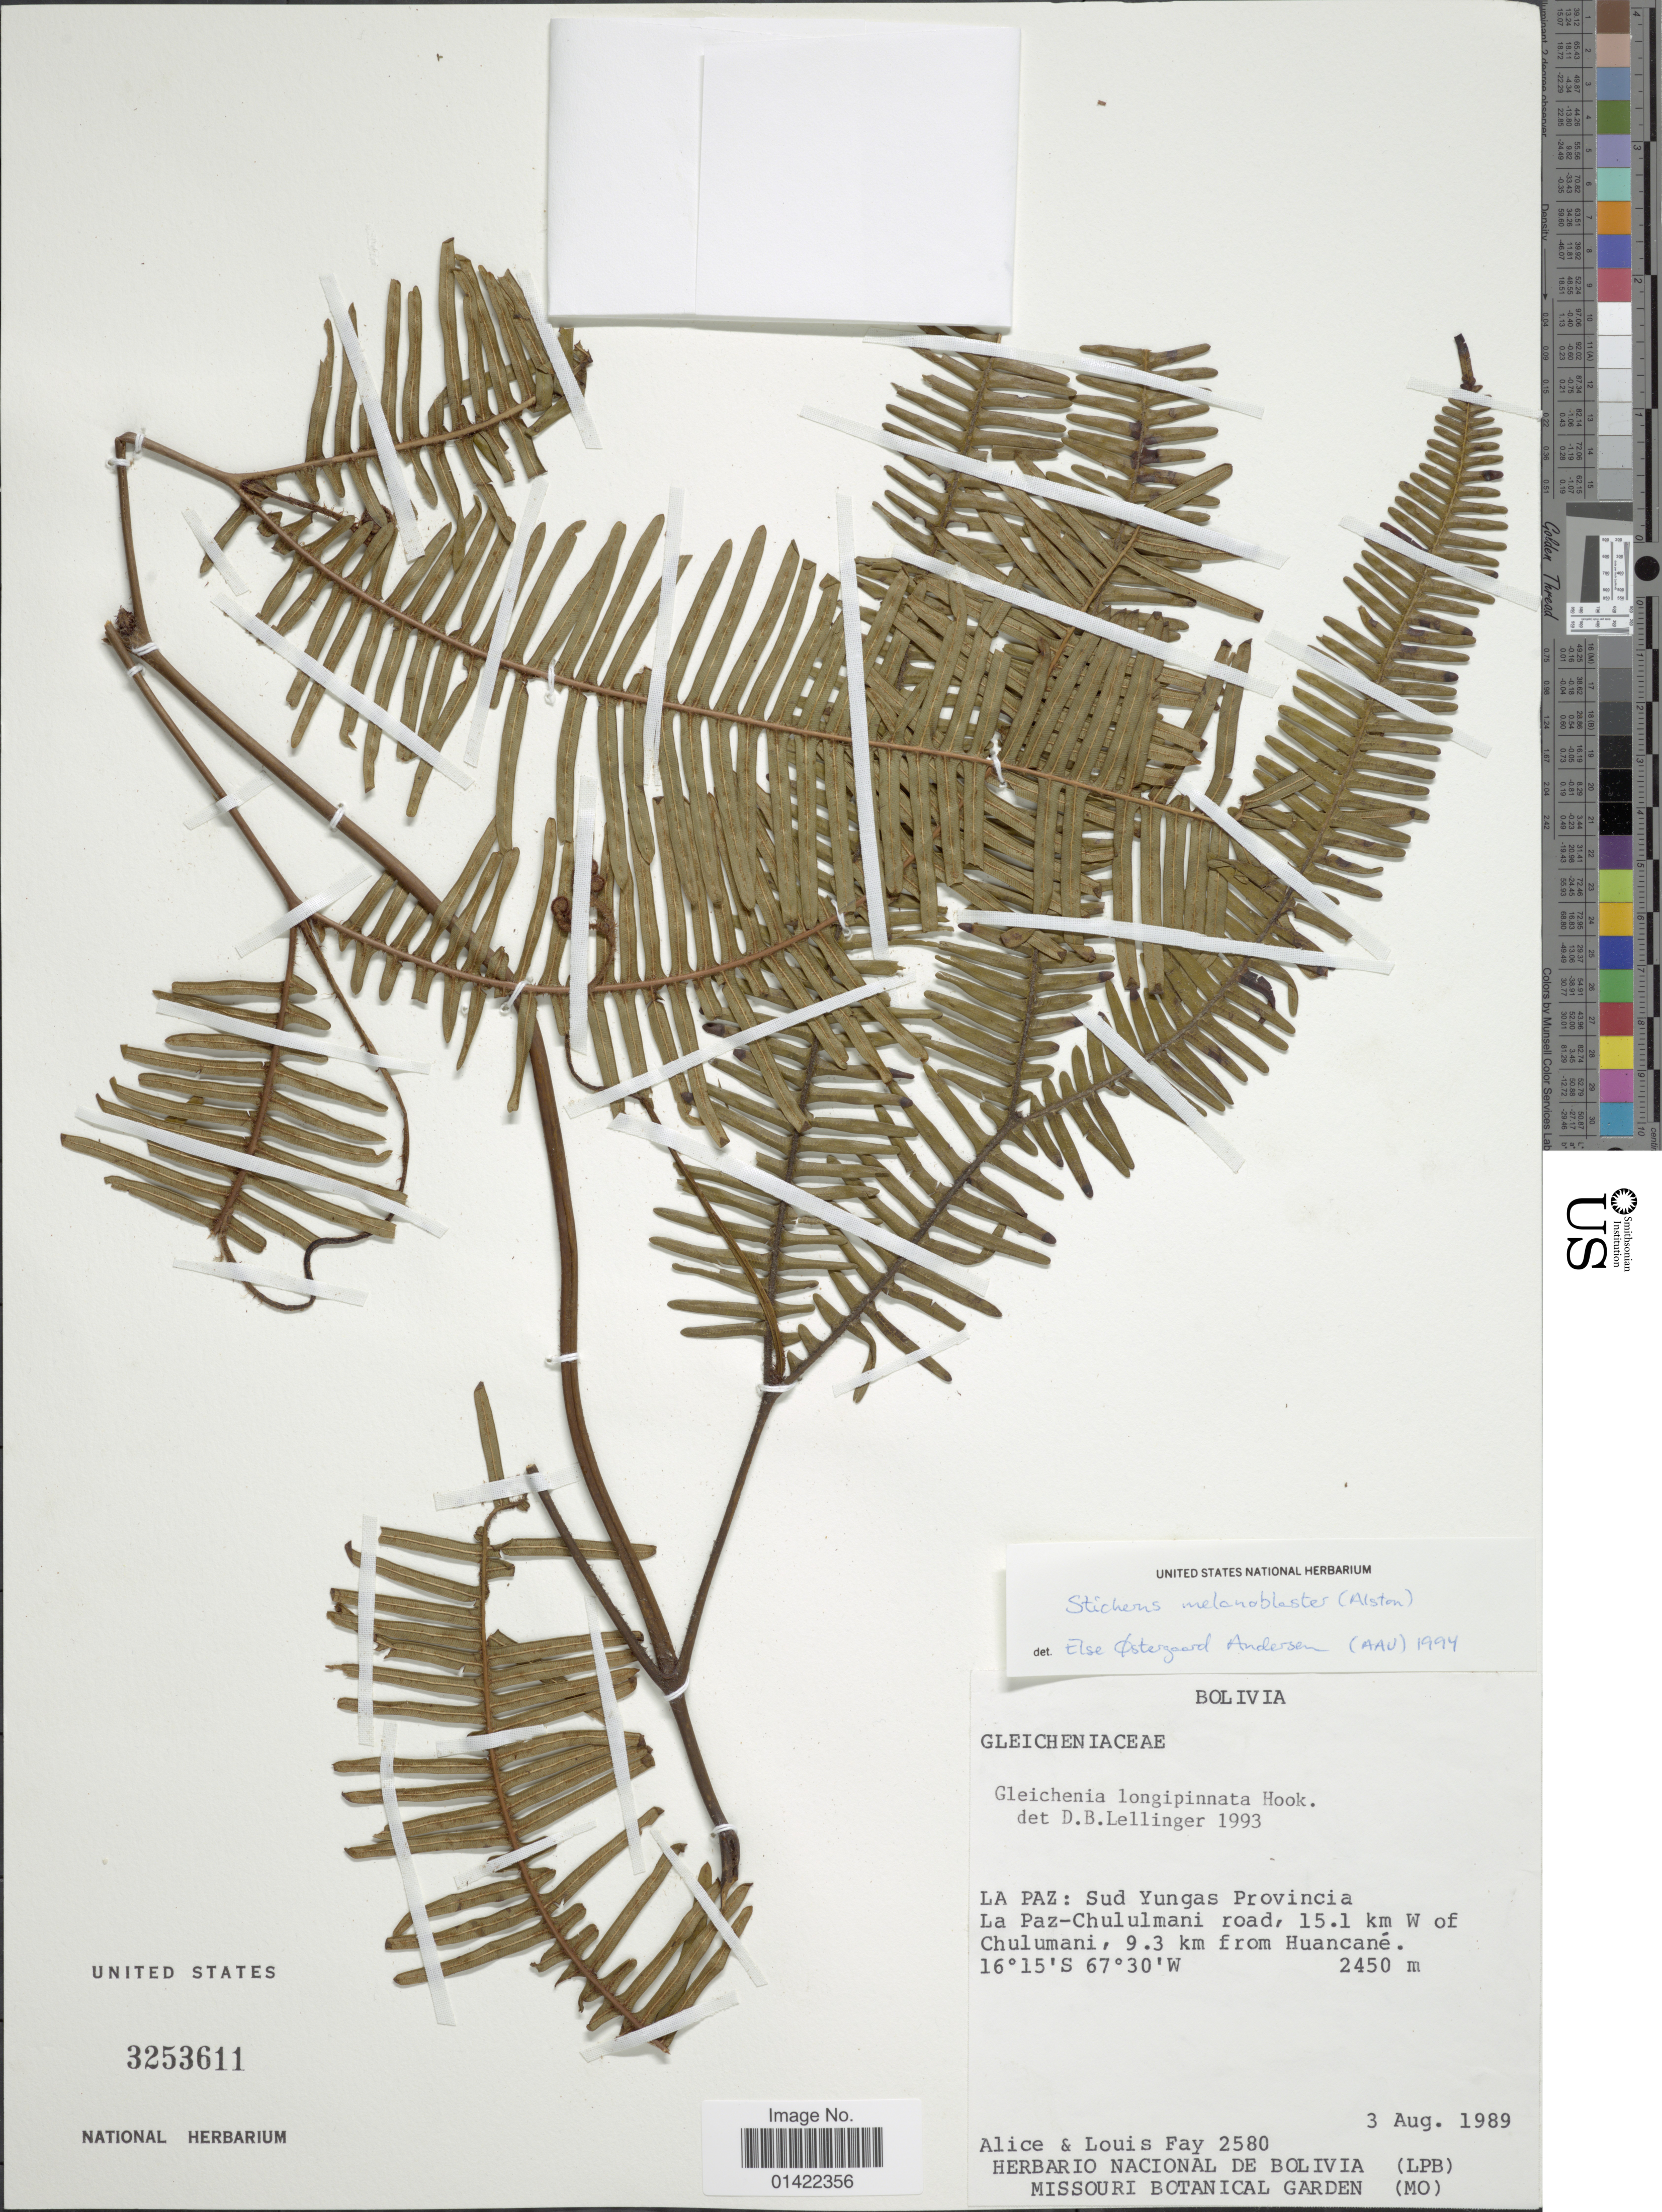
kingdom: Plantae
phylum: Tracheophyta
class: Polypodiopsida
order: Gleicheniales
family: Gleicheniaceae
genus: Sticherus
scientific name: Sticherus melanoblastus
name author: (Alston) E.Ø. Andersen & B. Øllg.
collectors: A. Fay & L. Fay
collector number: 2580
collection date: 1989-08-03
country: Bolivia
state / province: La Paz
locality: Sud Yungas Provincia, La Paz-Chulumani road, 15.1 km W of Chulumani, 9.3 km from Huacané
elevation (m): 2450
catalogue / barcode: US 3253611